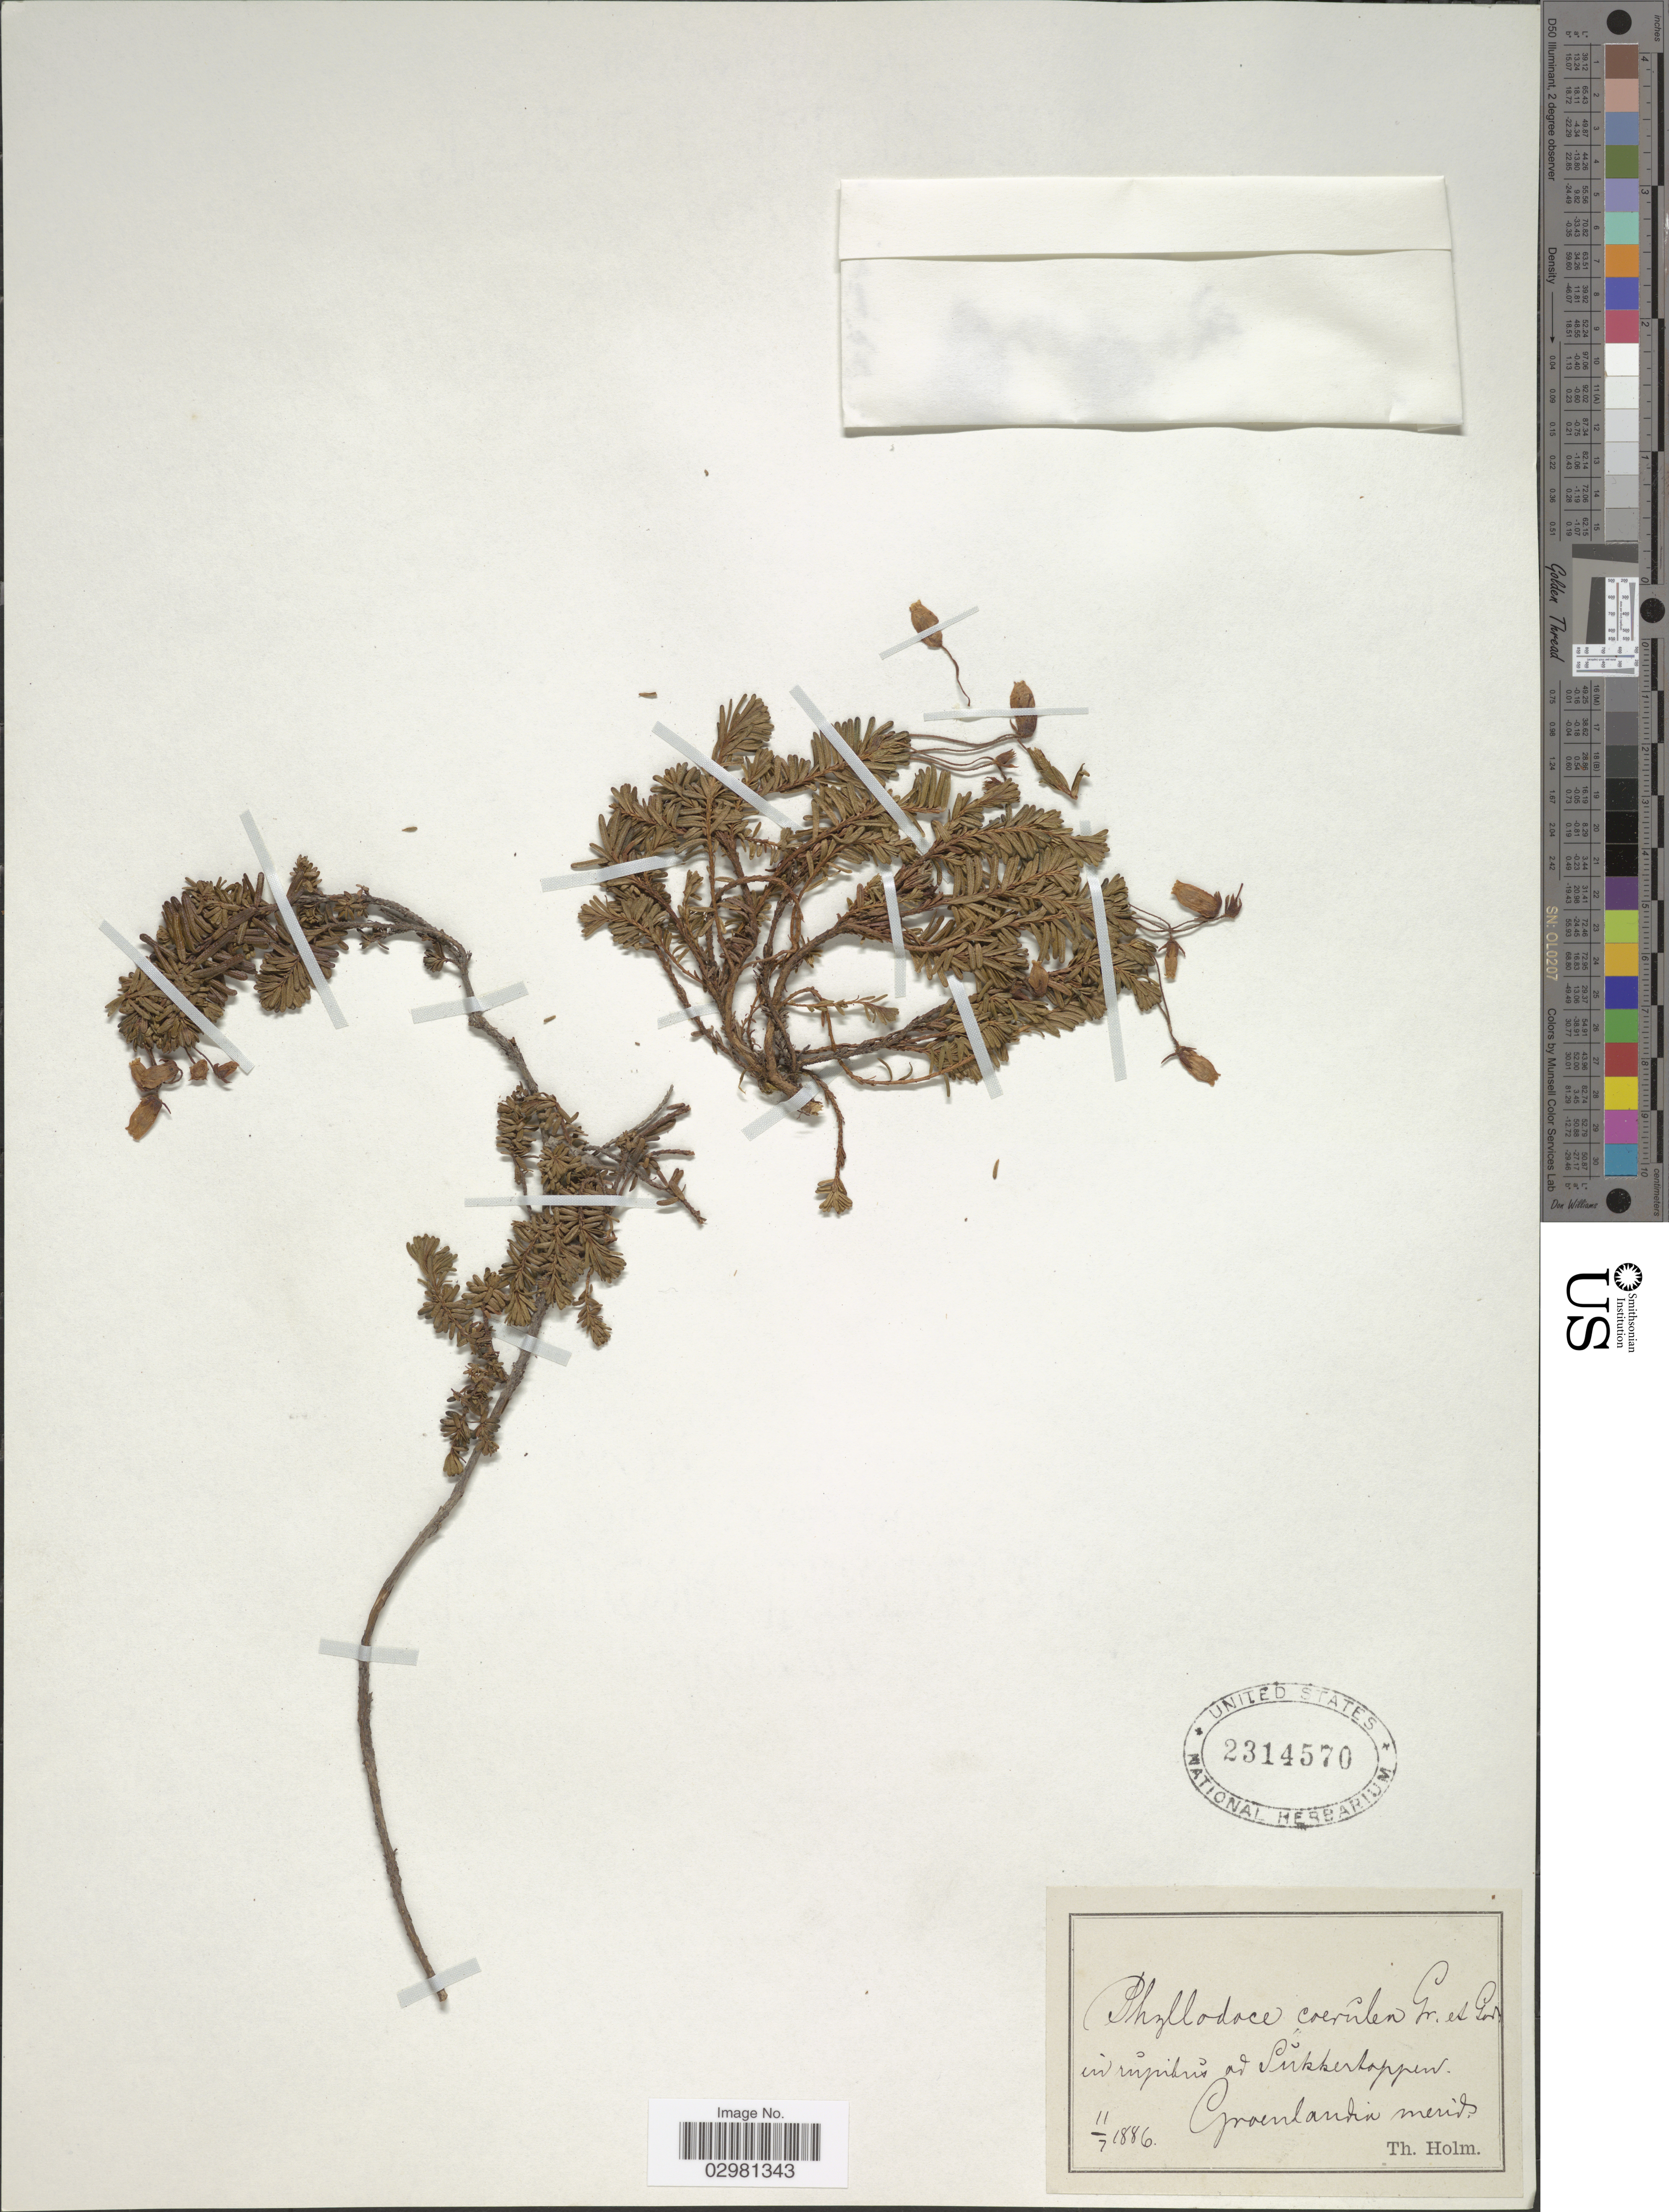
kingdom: Plantae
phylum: Tracheophyta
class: Magnoliopsida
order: Ericales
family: Ericaceae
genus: Phyllodoce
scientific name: Phyllodoce caerulea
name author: (L.) Bab.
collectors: T. Holm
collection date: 1886-07-11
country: Greenland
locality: In rupibus ad Sukkertoppen, Groenlandia merid.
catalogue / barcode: US 2314570